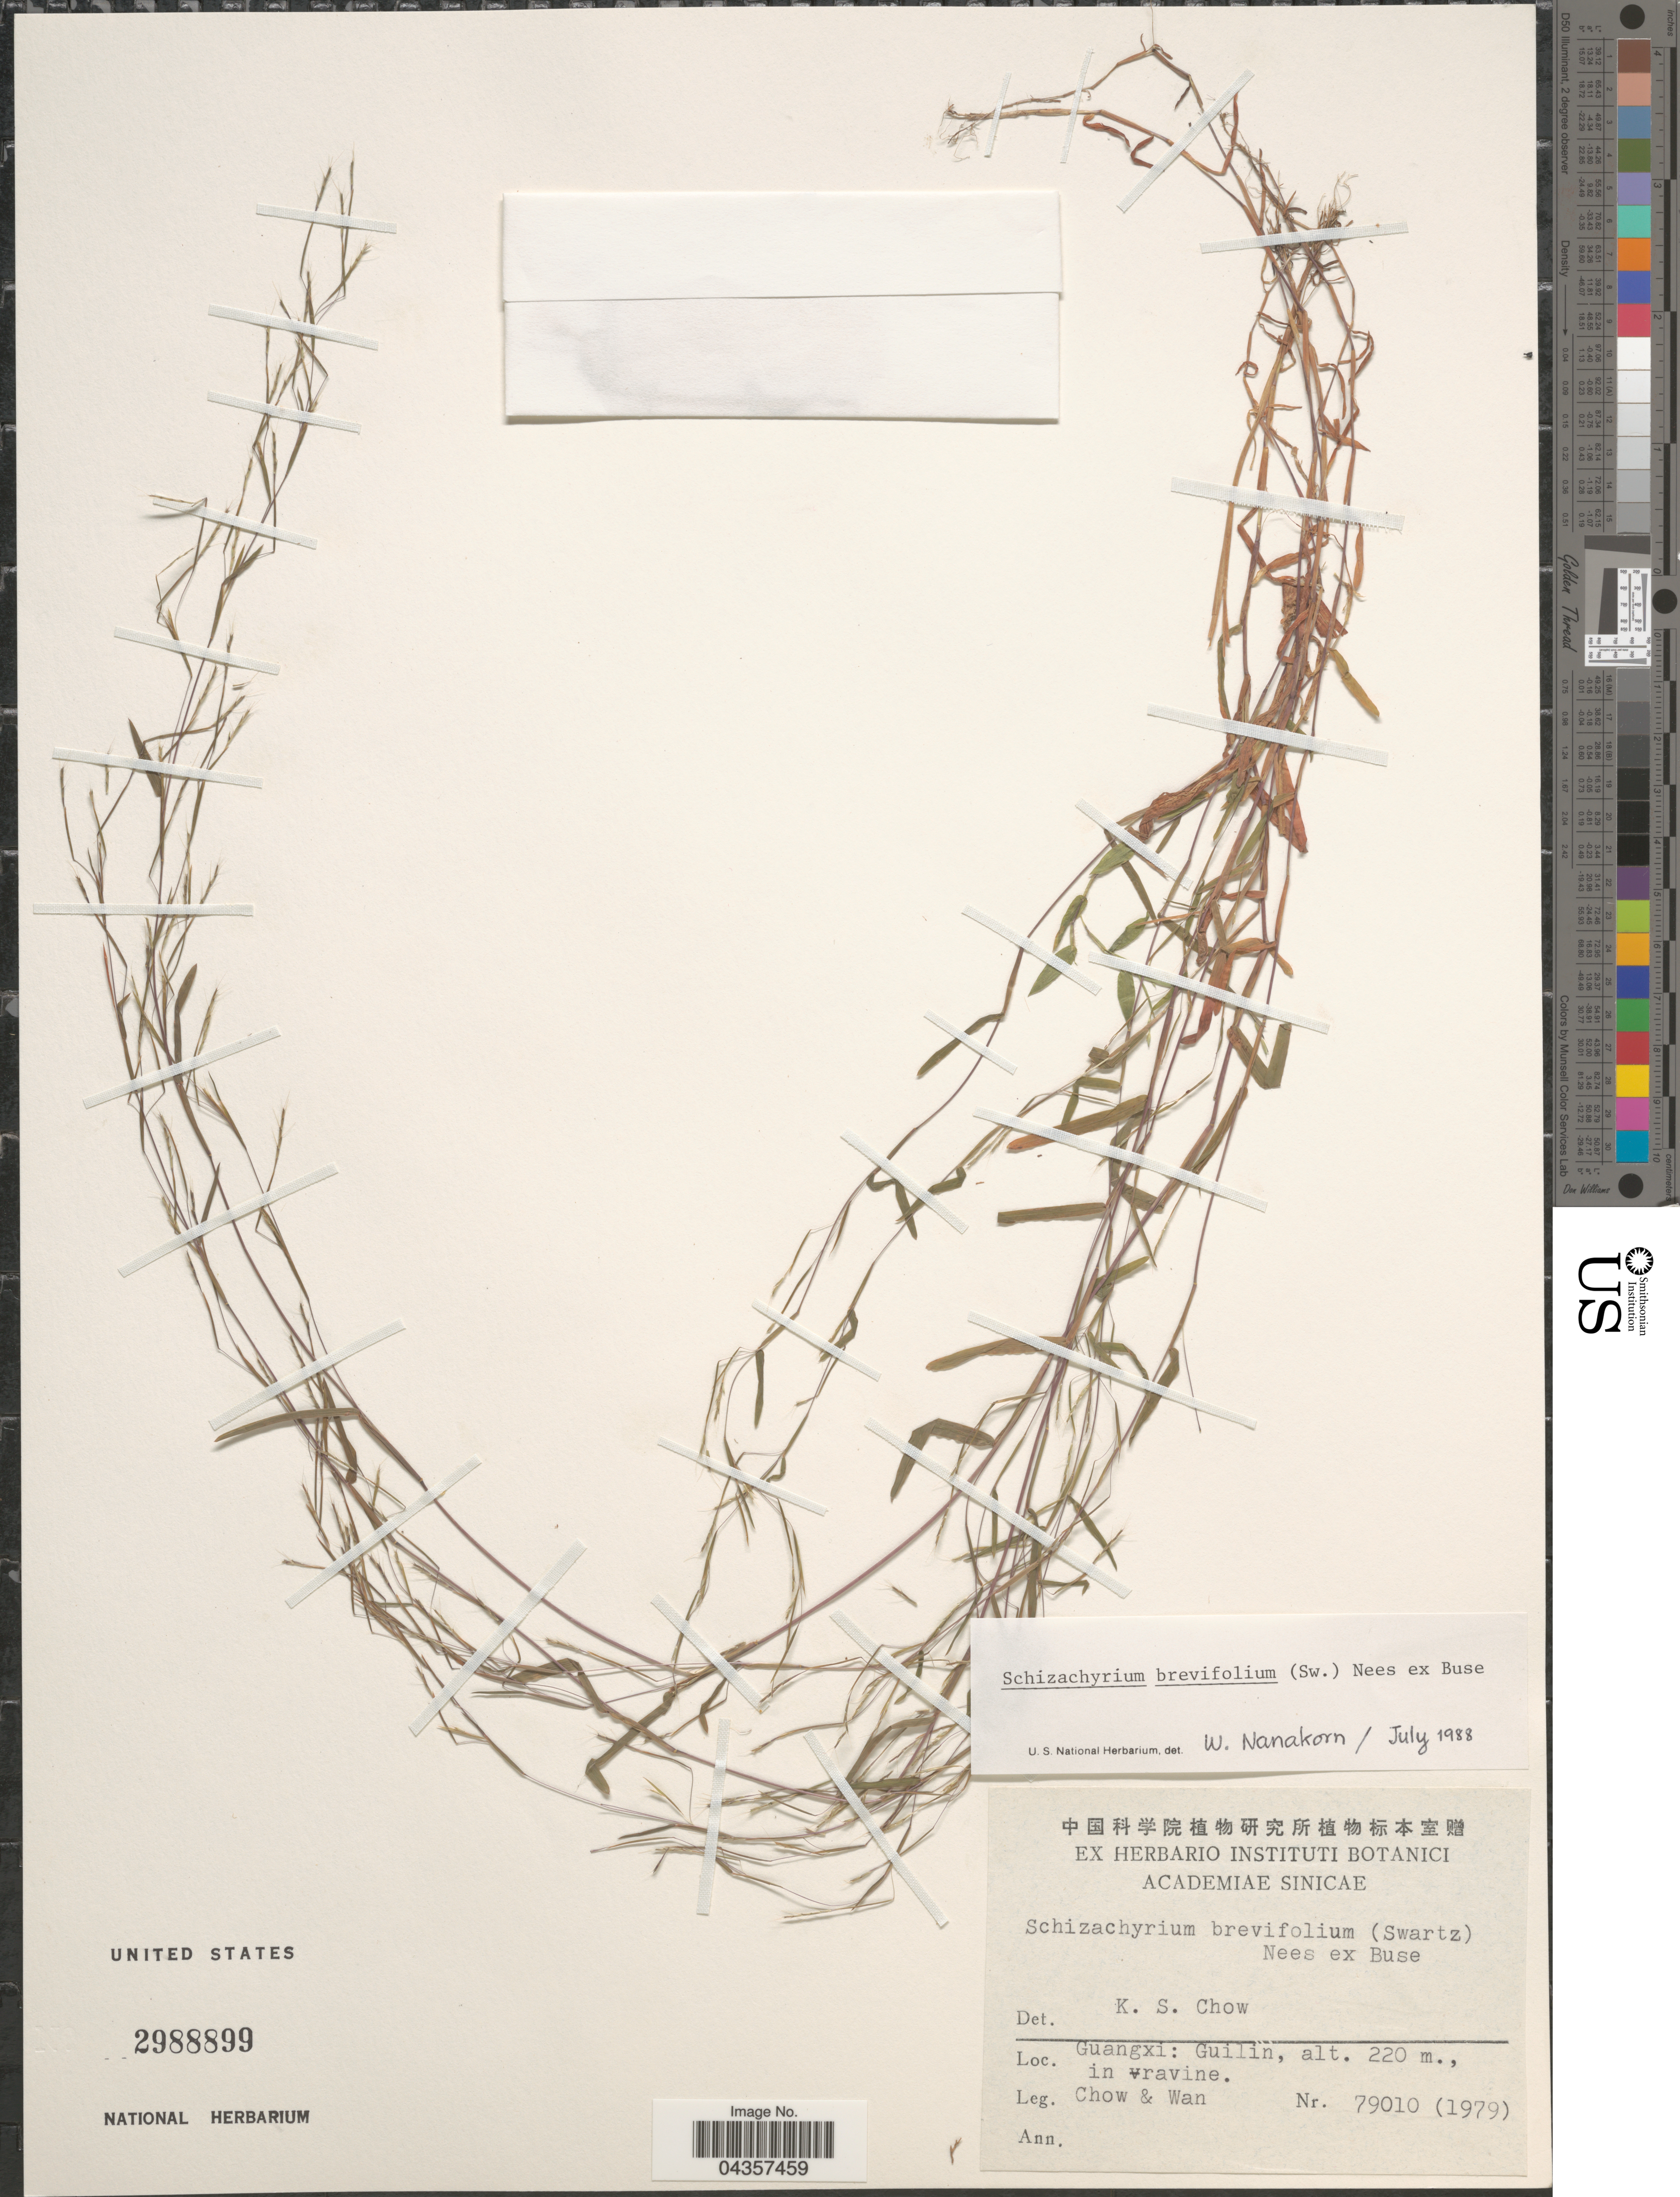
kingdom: Plantae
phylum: Tracheophyta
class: Liliopsida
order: Poales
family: Poaceae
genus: Schizachyrium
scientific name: Schizachyrium brevifolium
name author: (Sw.) Nees ex Büse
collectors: Chow, -- & -. Wan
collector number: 79010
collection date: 1979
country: China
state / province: Guangxi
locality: Guilin.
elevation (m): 220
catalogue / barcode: US 2988899